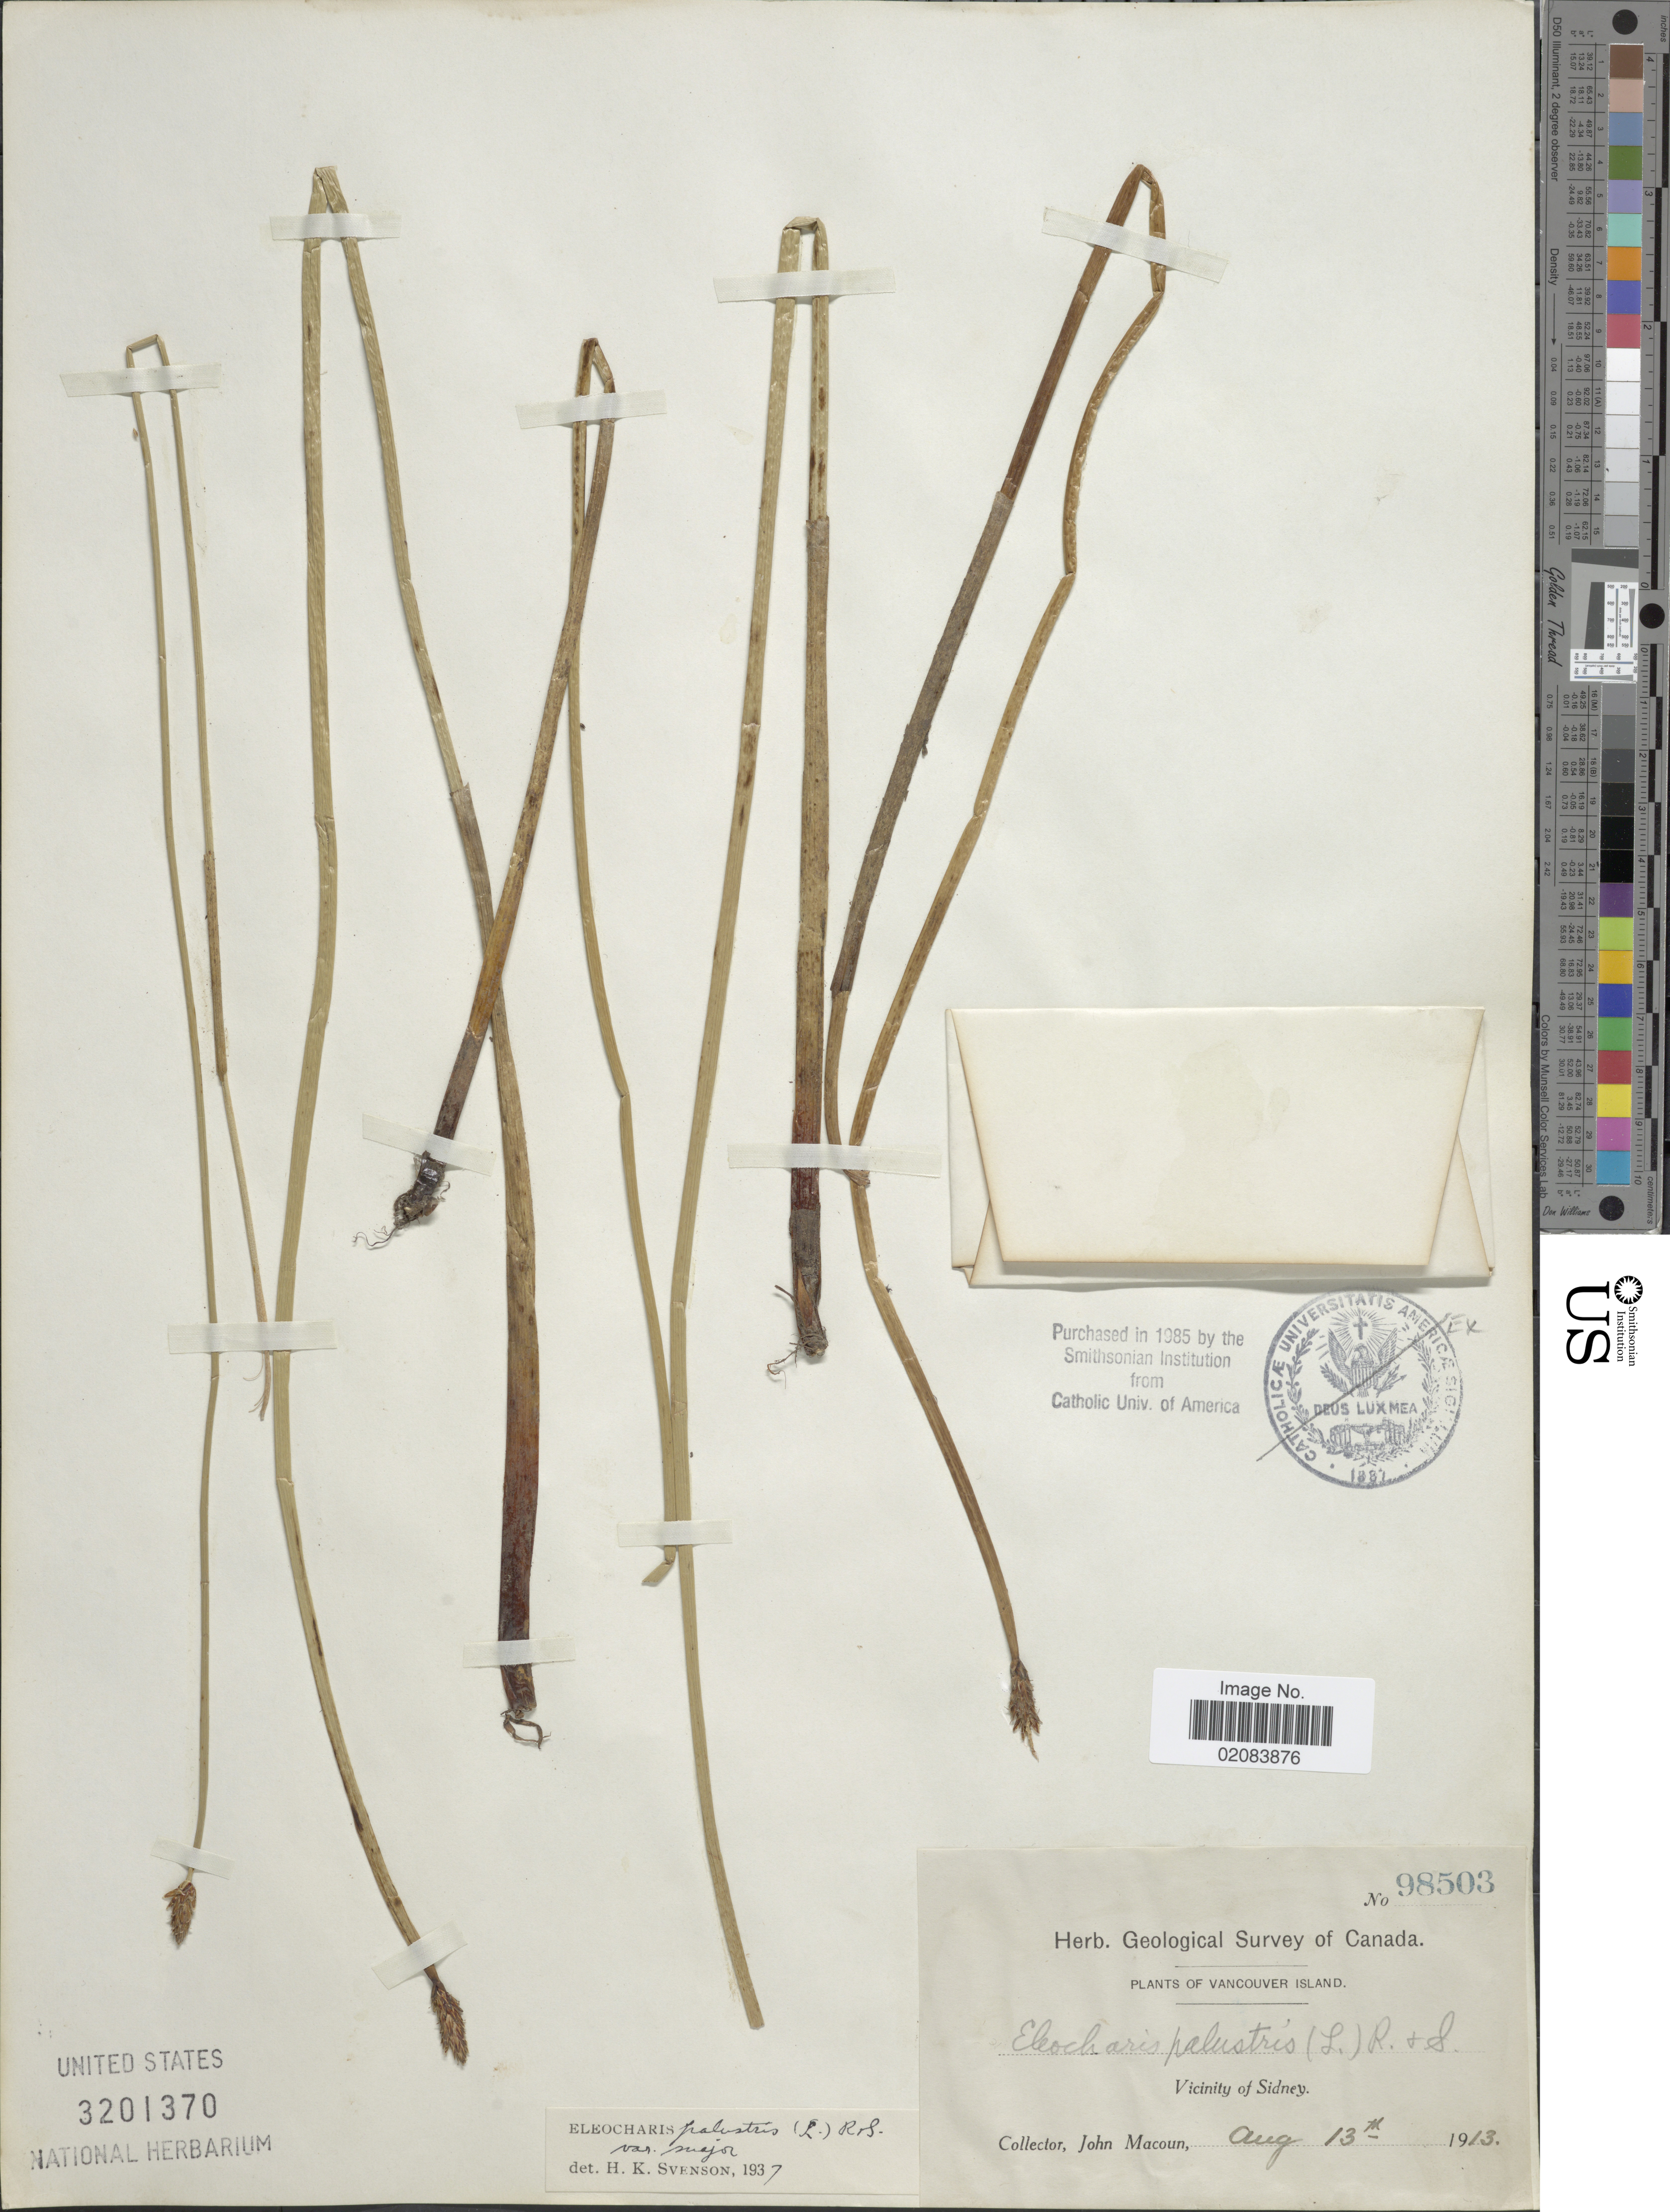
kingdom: Plantae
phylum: Tracheophyta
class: Liliopsida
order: Poales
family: Cyperaceae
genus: Eleocharis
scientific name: Eleocharis palustris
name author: (L.) Roem. & Schult.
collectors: J. Macoun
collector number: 98503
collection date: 1913-08-13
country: Canada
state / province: British Columbia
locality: Vancouver Island. Vicinity of Sidney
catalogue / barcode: US 3201370